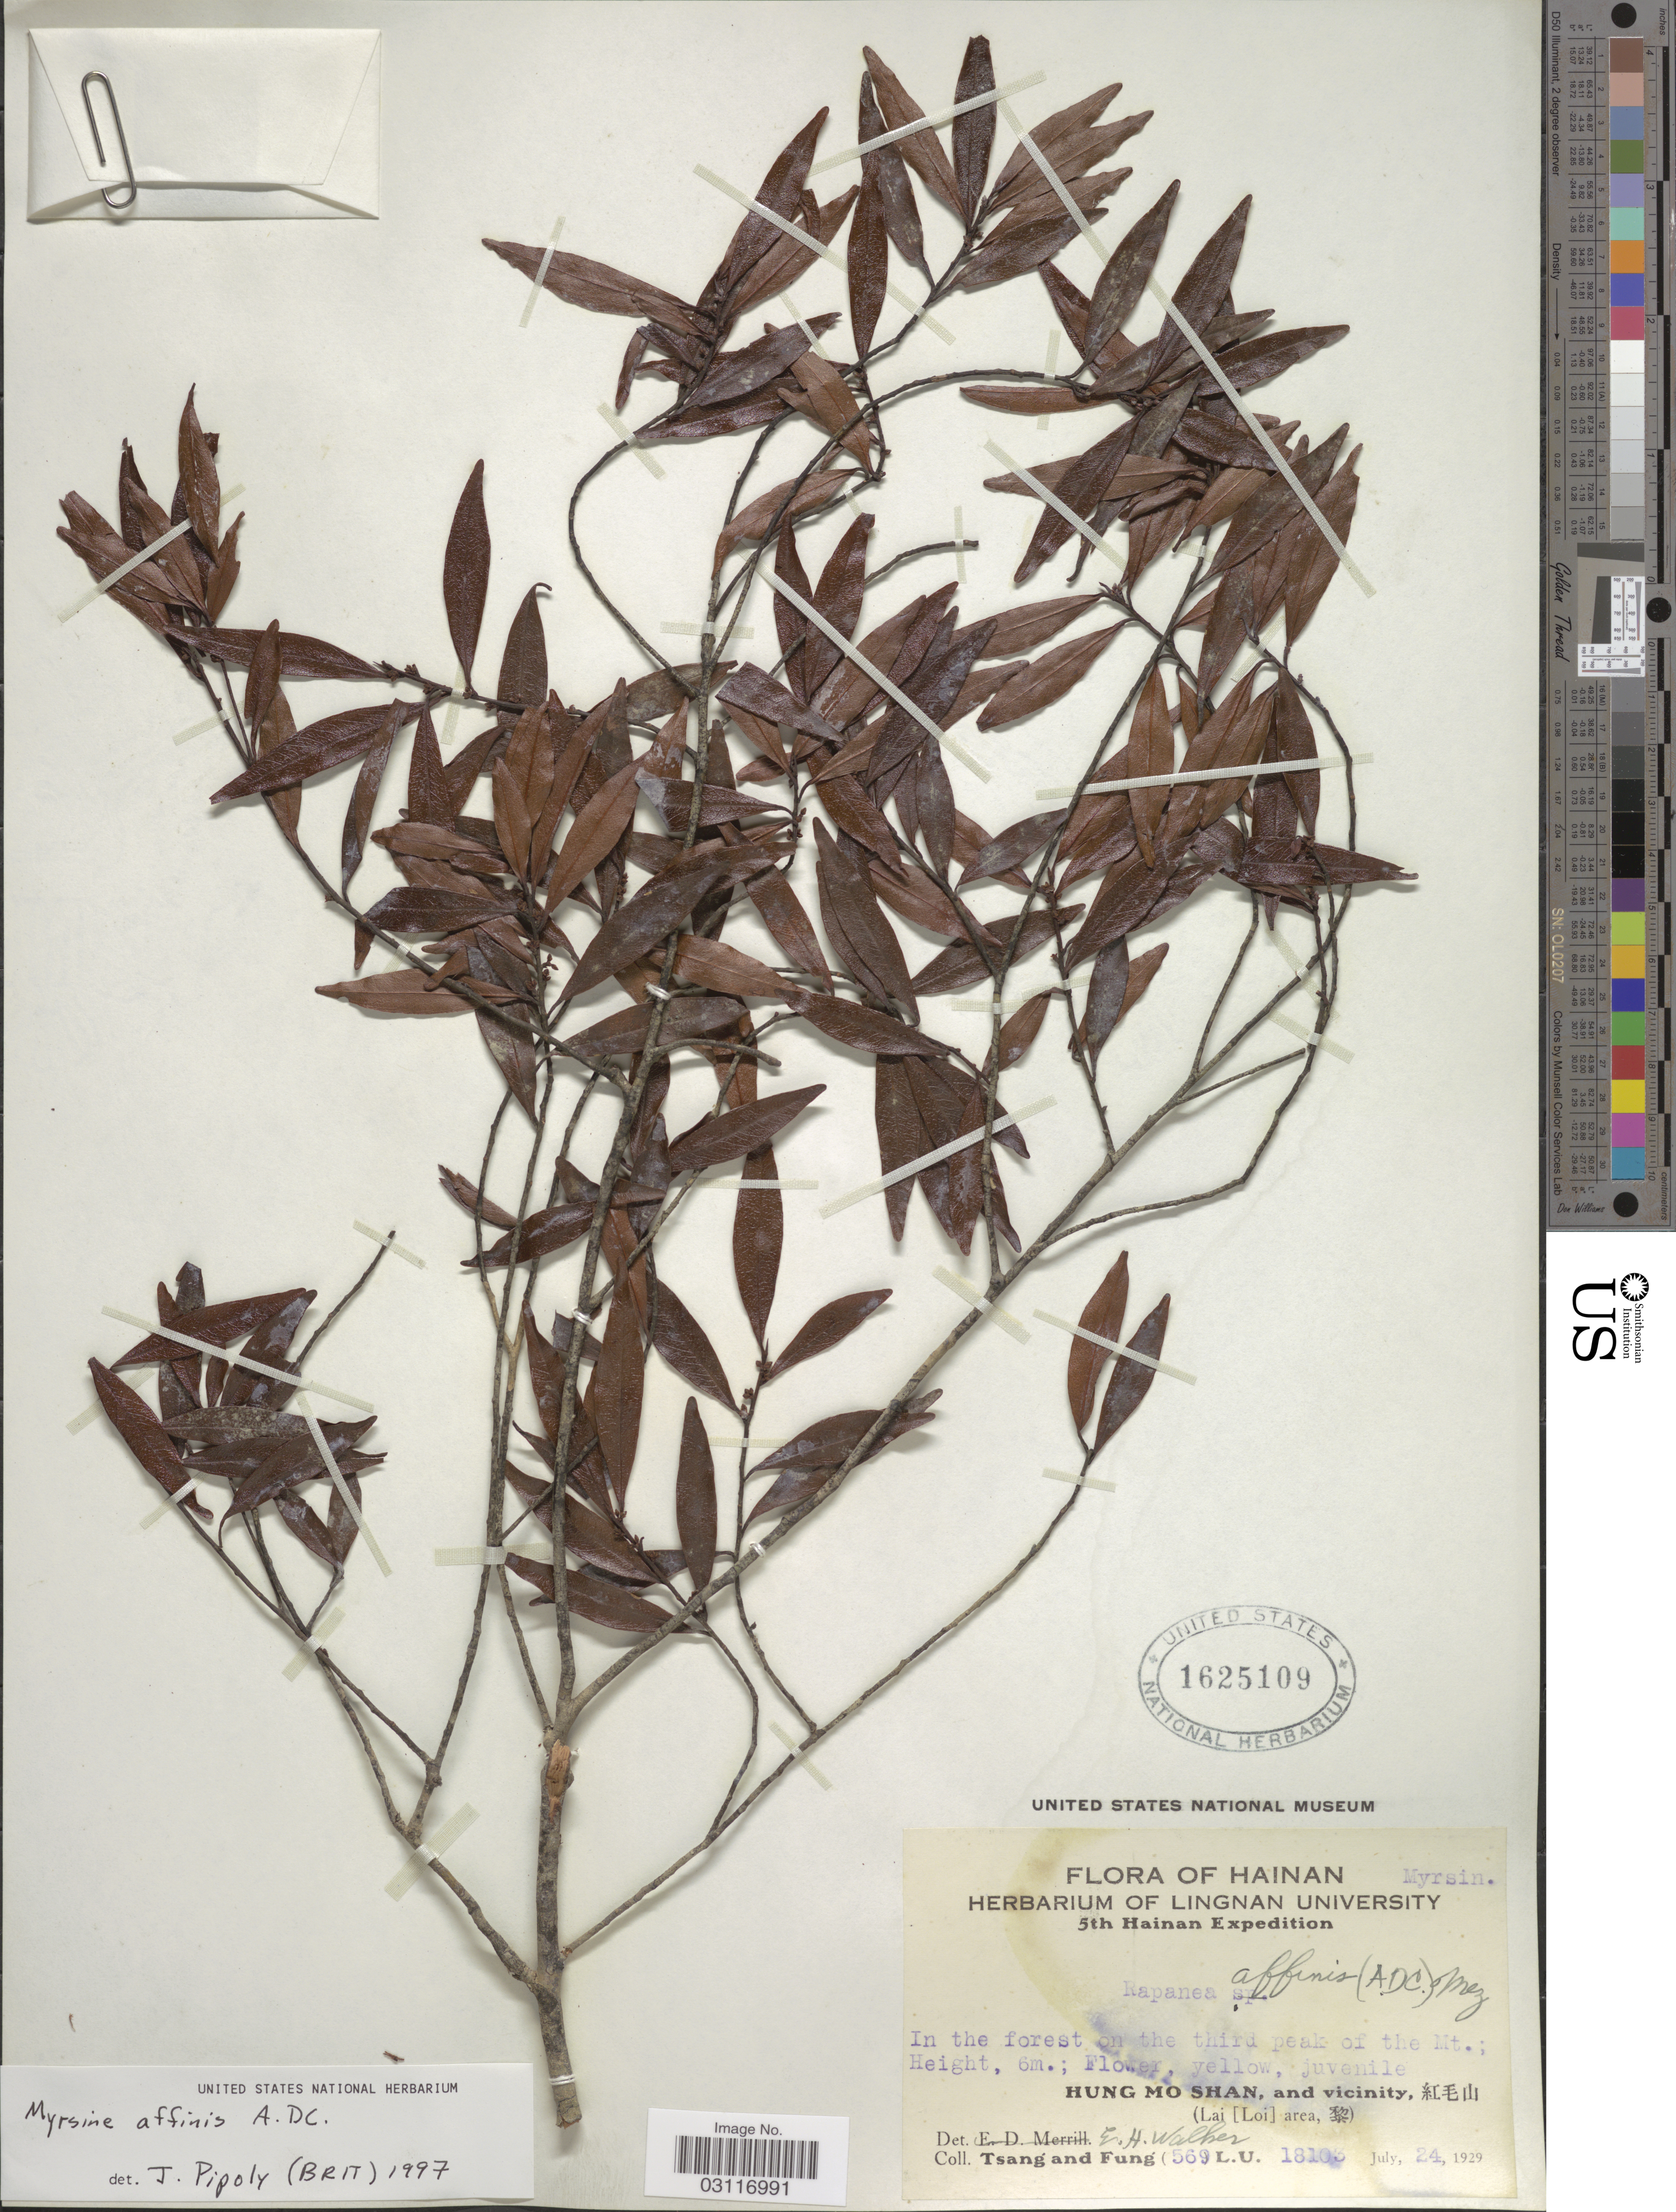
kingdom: Plantae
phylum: Tracheophyta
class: Magnoliopsida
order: Ericales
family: Primulaceae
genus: Myrsine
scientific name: Myrsine affinis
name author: A. DC.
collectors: -. T'sang & Fung, --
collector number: L.U. 18103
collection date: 1929-07-24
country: China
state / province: Hainan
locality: In the forest on the third peak of the Mt.; Hung Mo Shan, and vicinity. (La [Loi] area).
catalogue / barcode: US 1625109